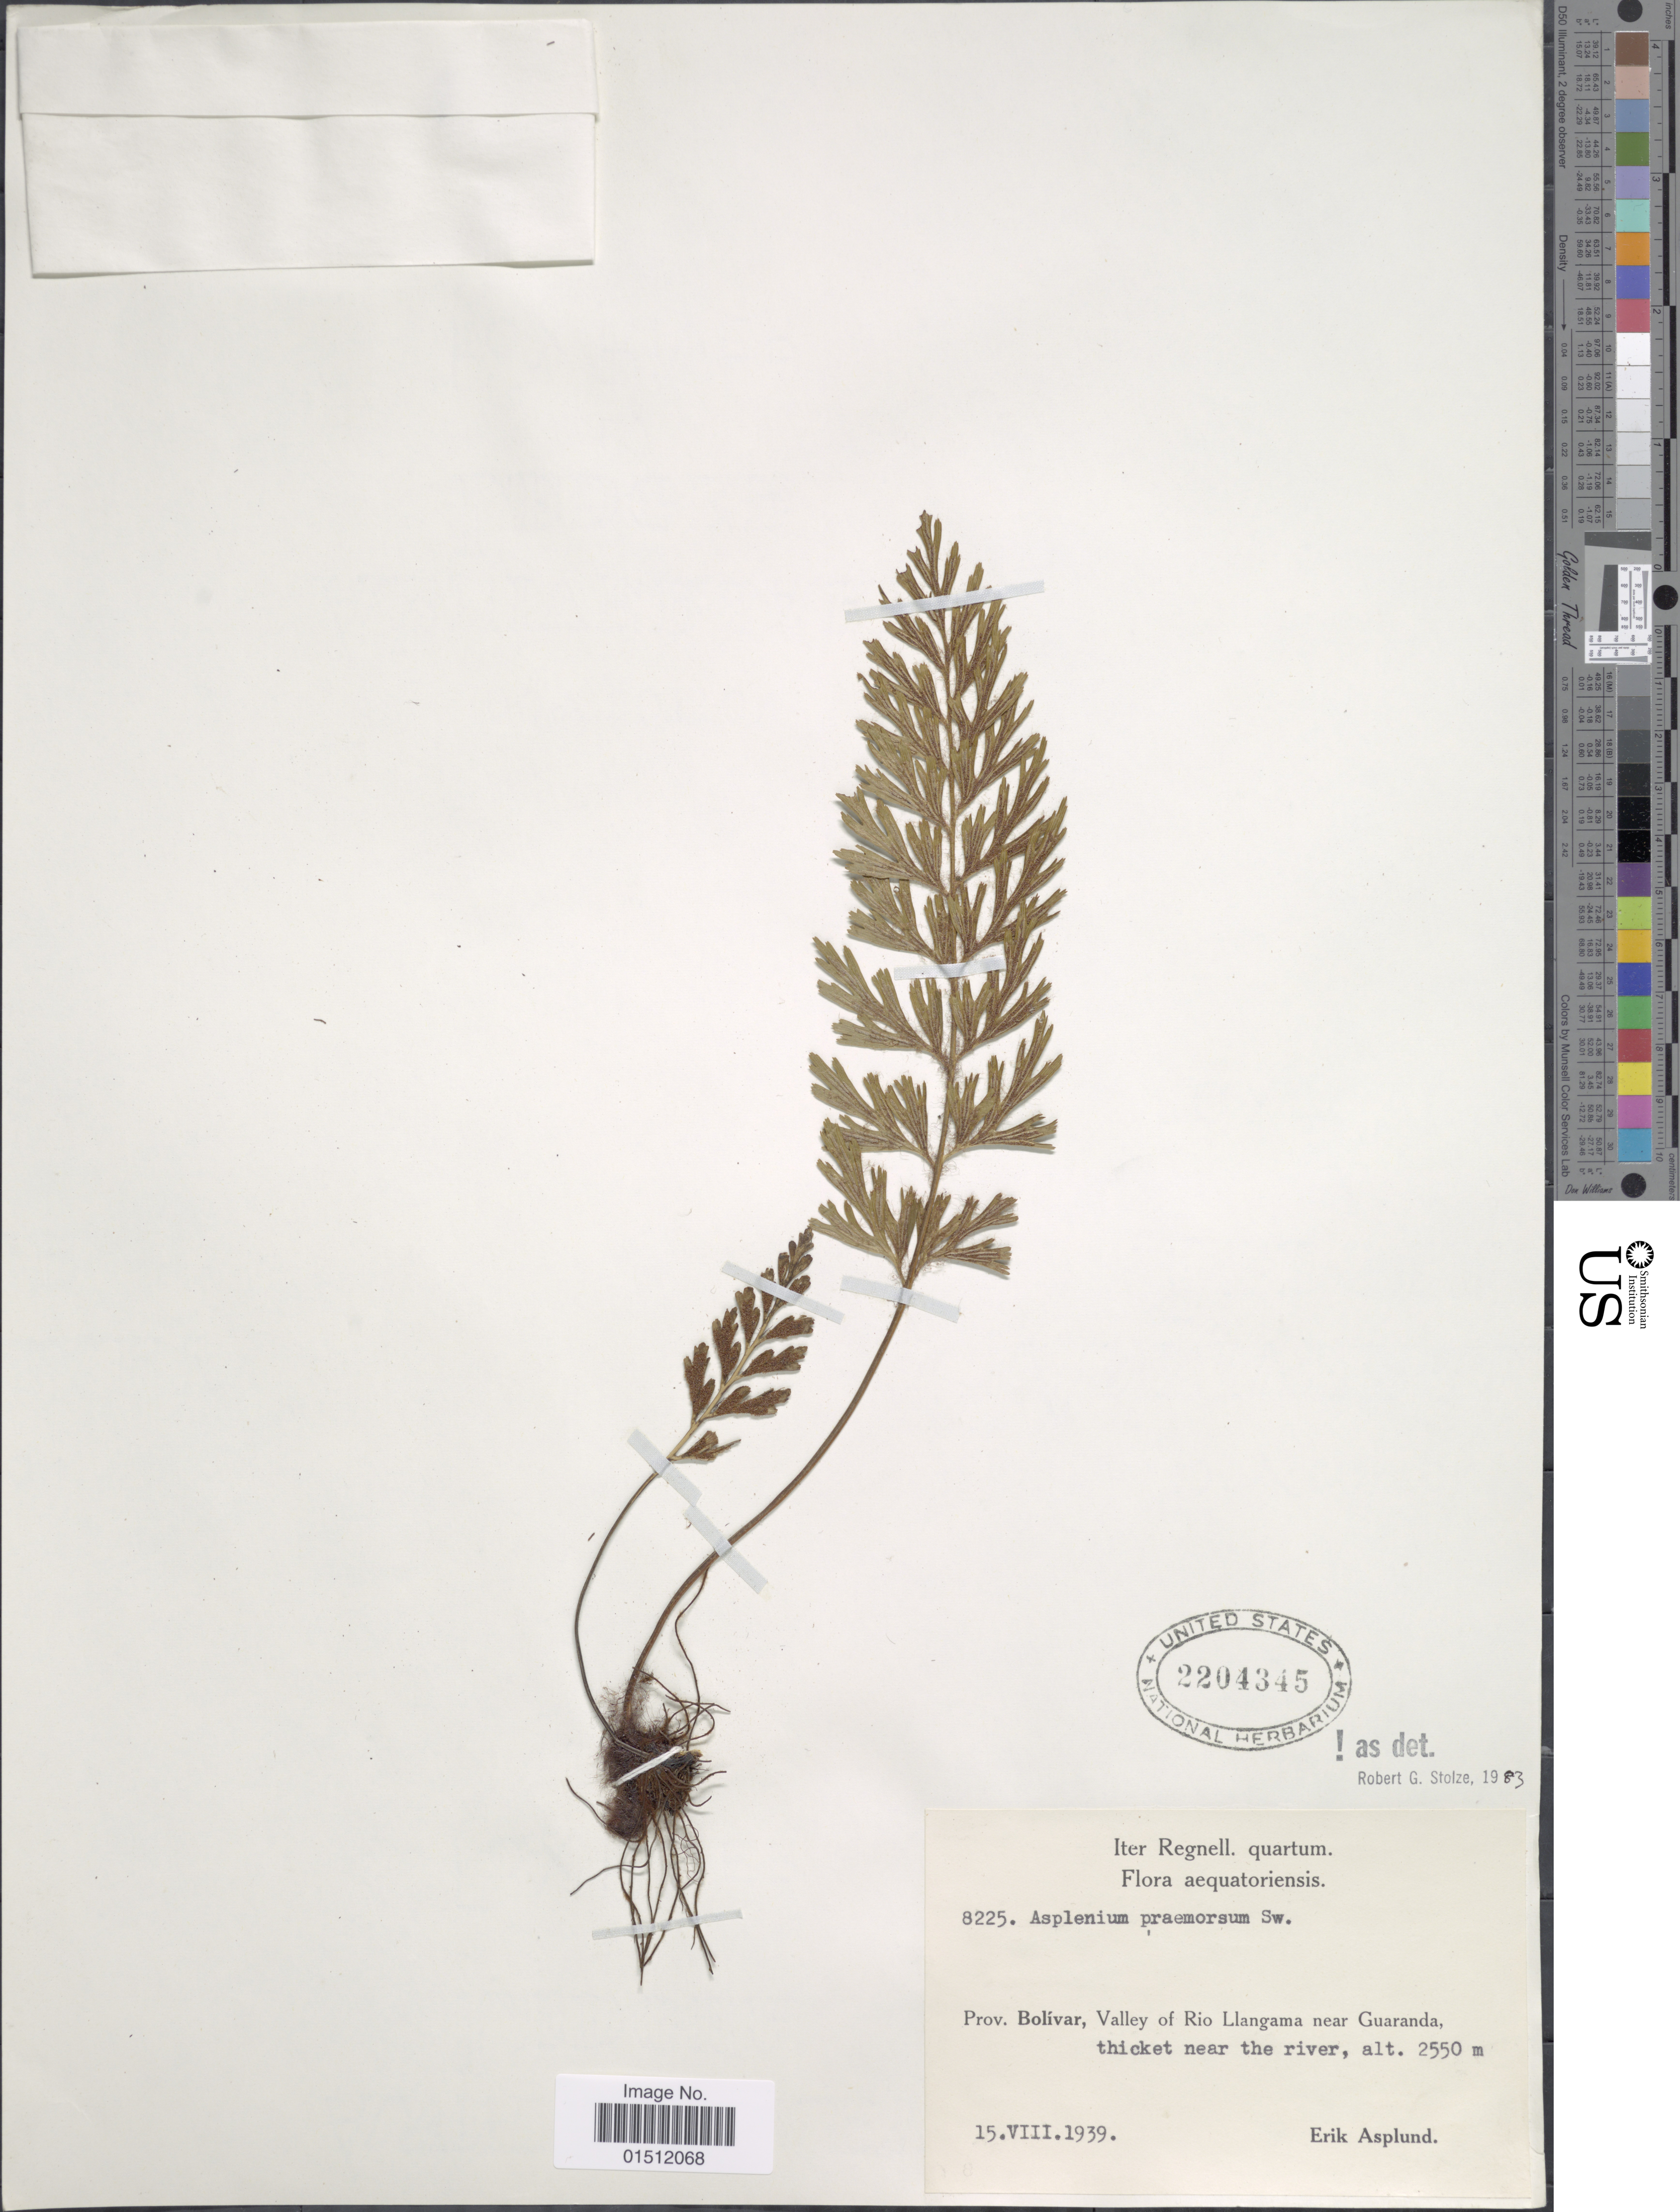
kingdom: Plantae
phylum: Tracheophyta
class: Polypodiopsida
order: Polypodiales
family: Aspleniaceae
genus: Asplenium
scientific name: Asplenium praemorsum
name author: Sw.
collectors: E. Asplund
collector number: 8225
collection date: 1939-08-15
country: Ecuador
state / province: Bolívar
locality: Prov. Bolivar, valley of Rio Llangama near Guaranda.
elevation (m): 2550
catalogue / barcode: US 2204345